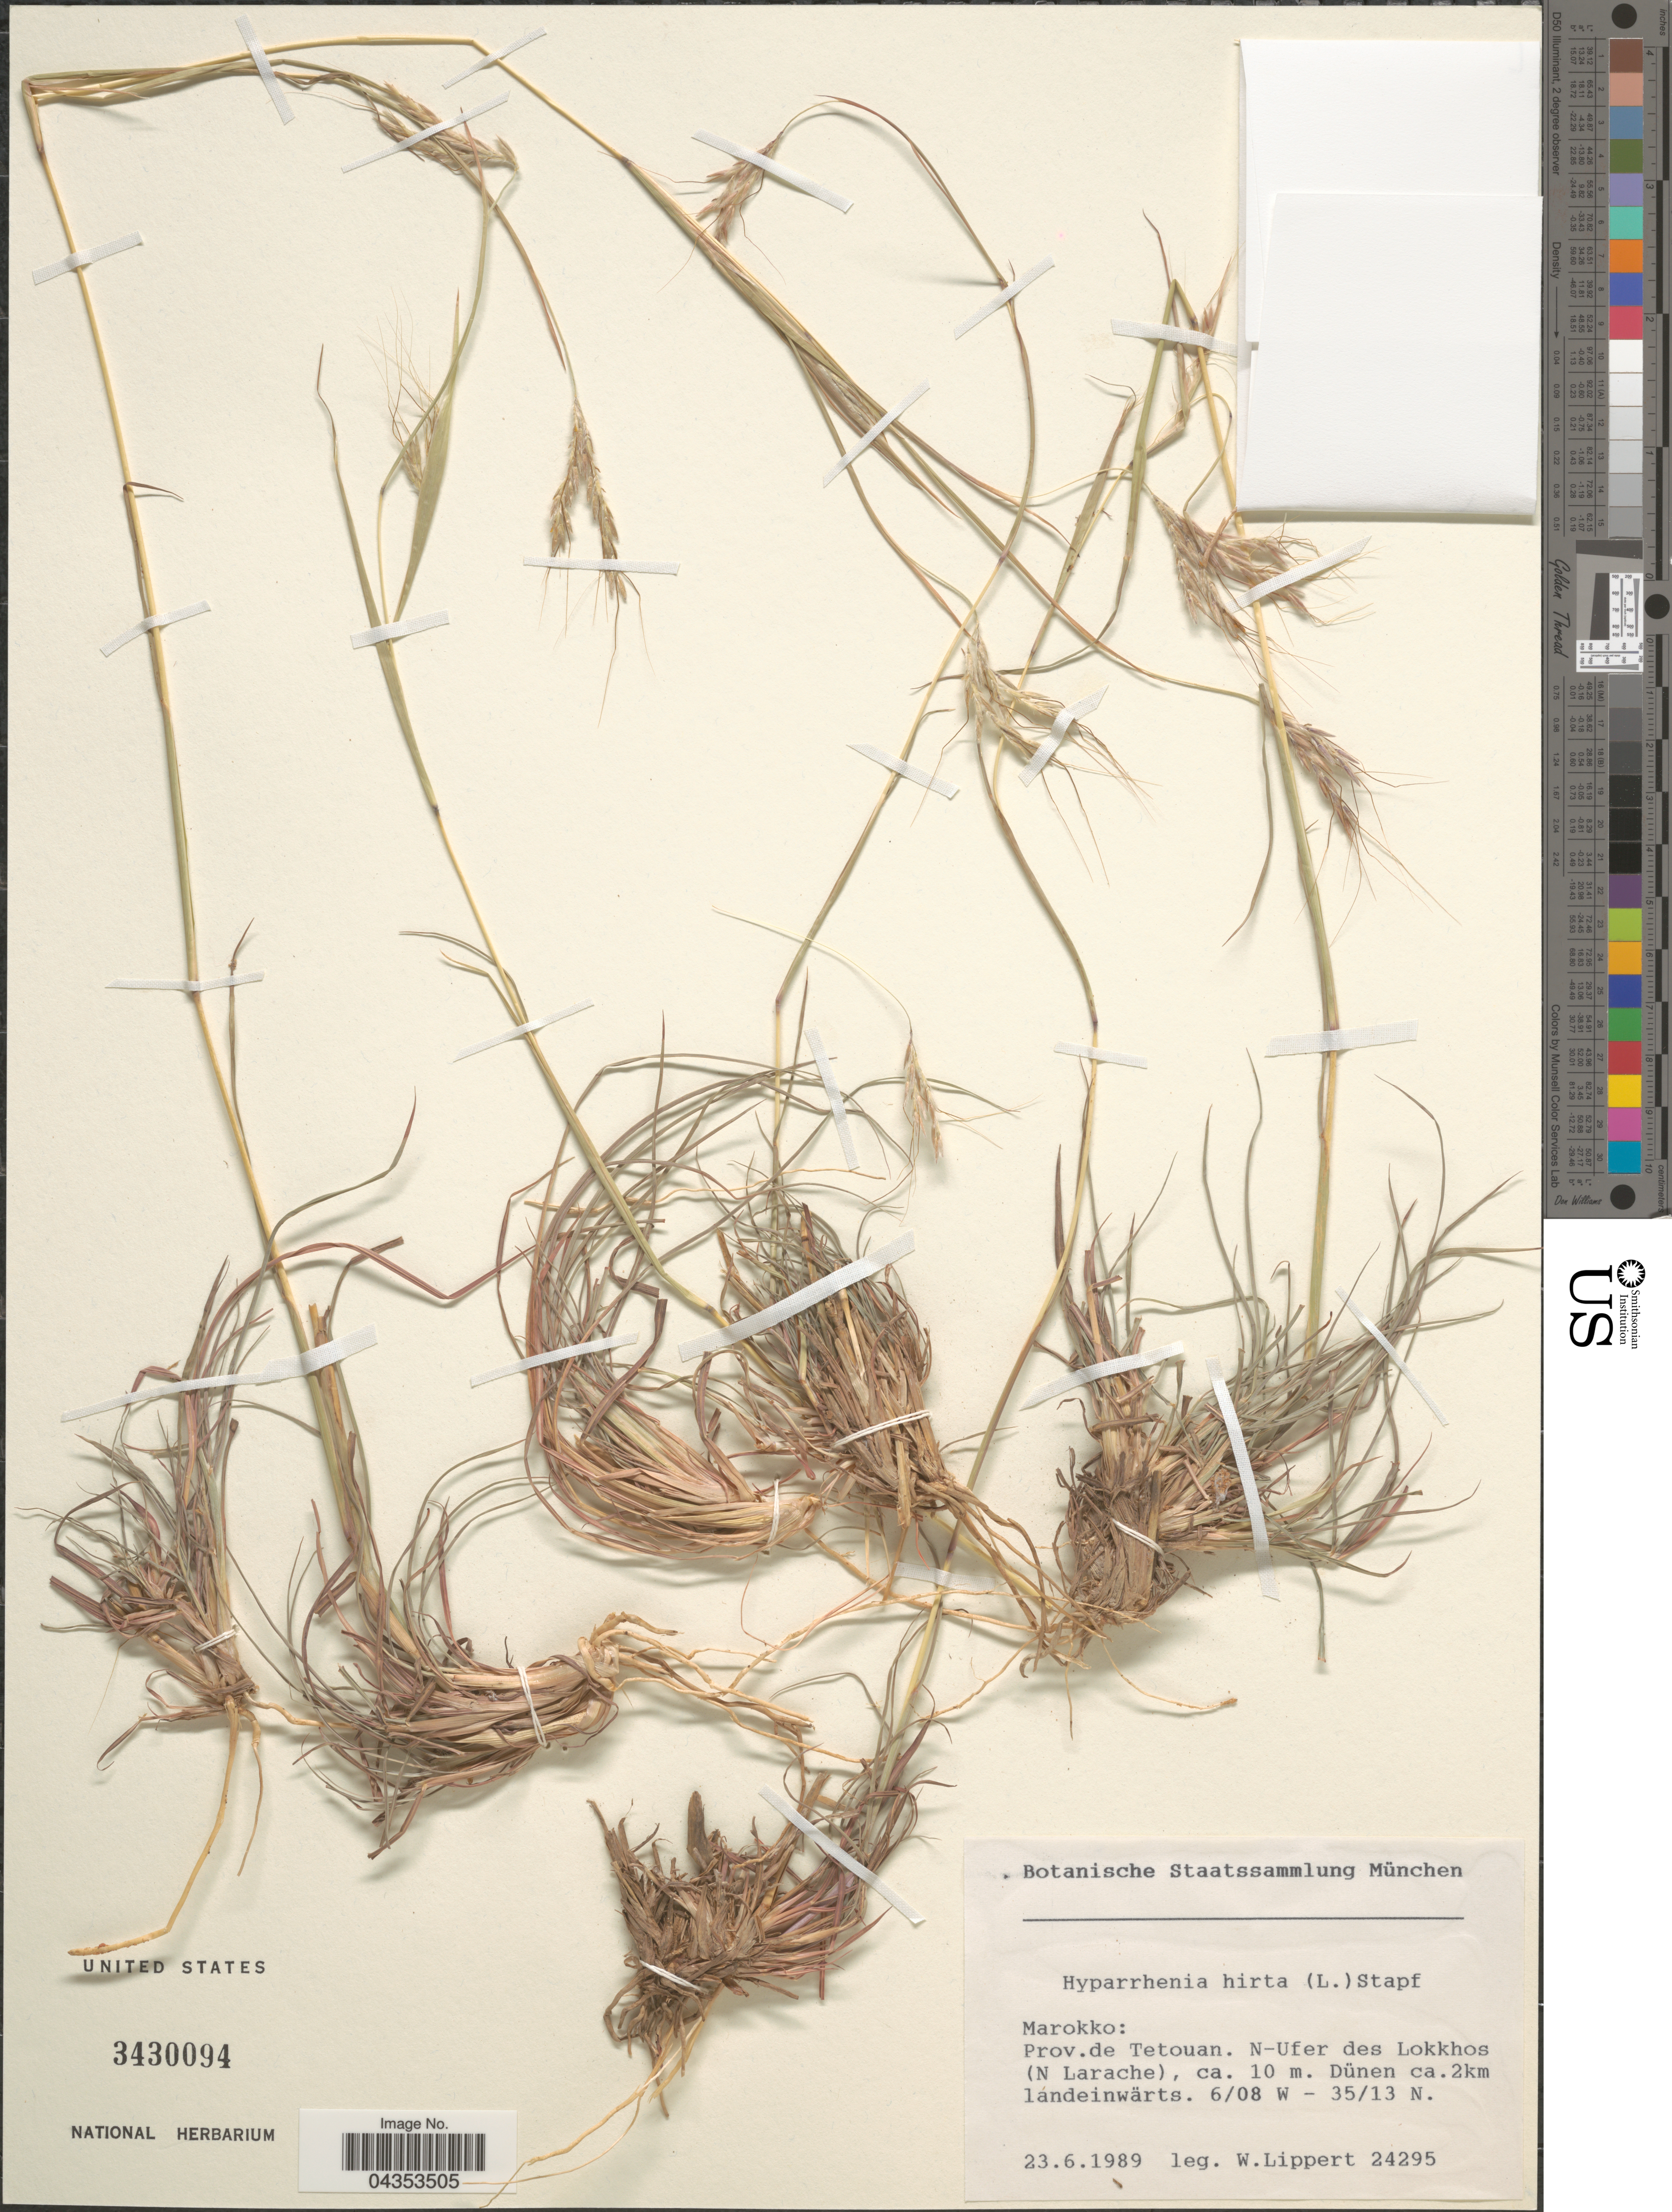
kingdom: Plantae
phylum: Tracheophyta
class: Liliopsida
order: Poales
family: Poaceae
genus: Hyparrhenia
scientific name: Hyparrhenia hirta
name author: (L.) Stapf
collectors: W. Lippert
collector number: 24295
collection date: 1989-06-23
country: Morocco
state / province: Tanger-Tétouan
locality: Marokko: Prov. de Tetouan. N-Ufer des Lokkhos (N Larache), ca. 10 m. Dünen ca. 2km landeinwärts.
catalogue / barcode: US 3430094